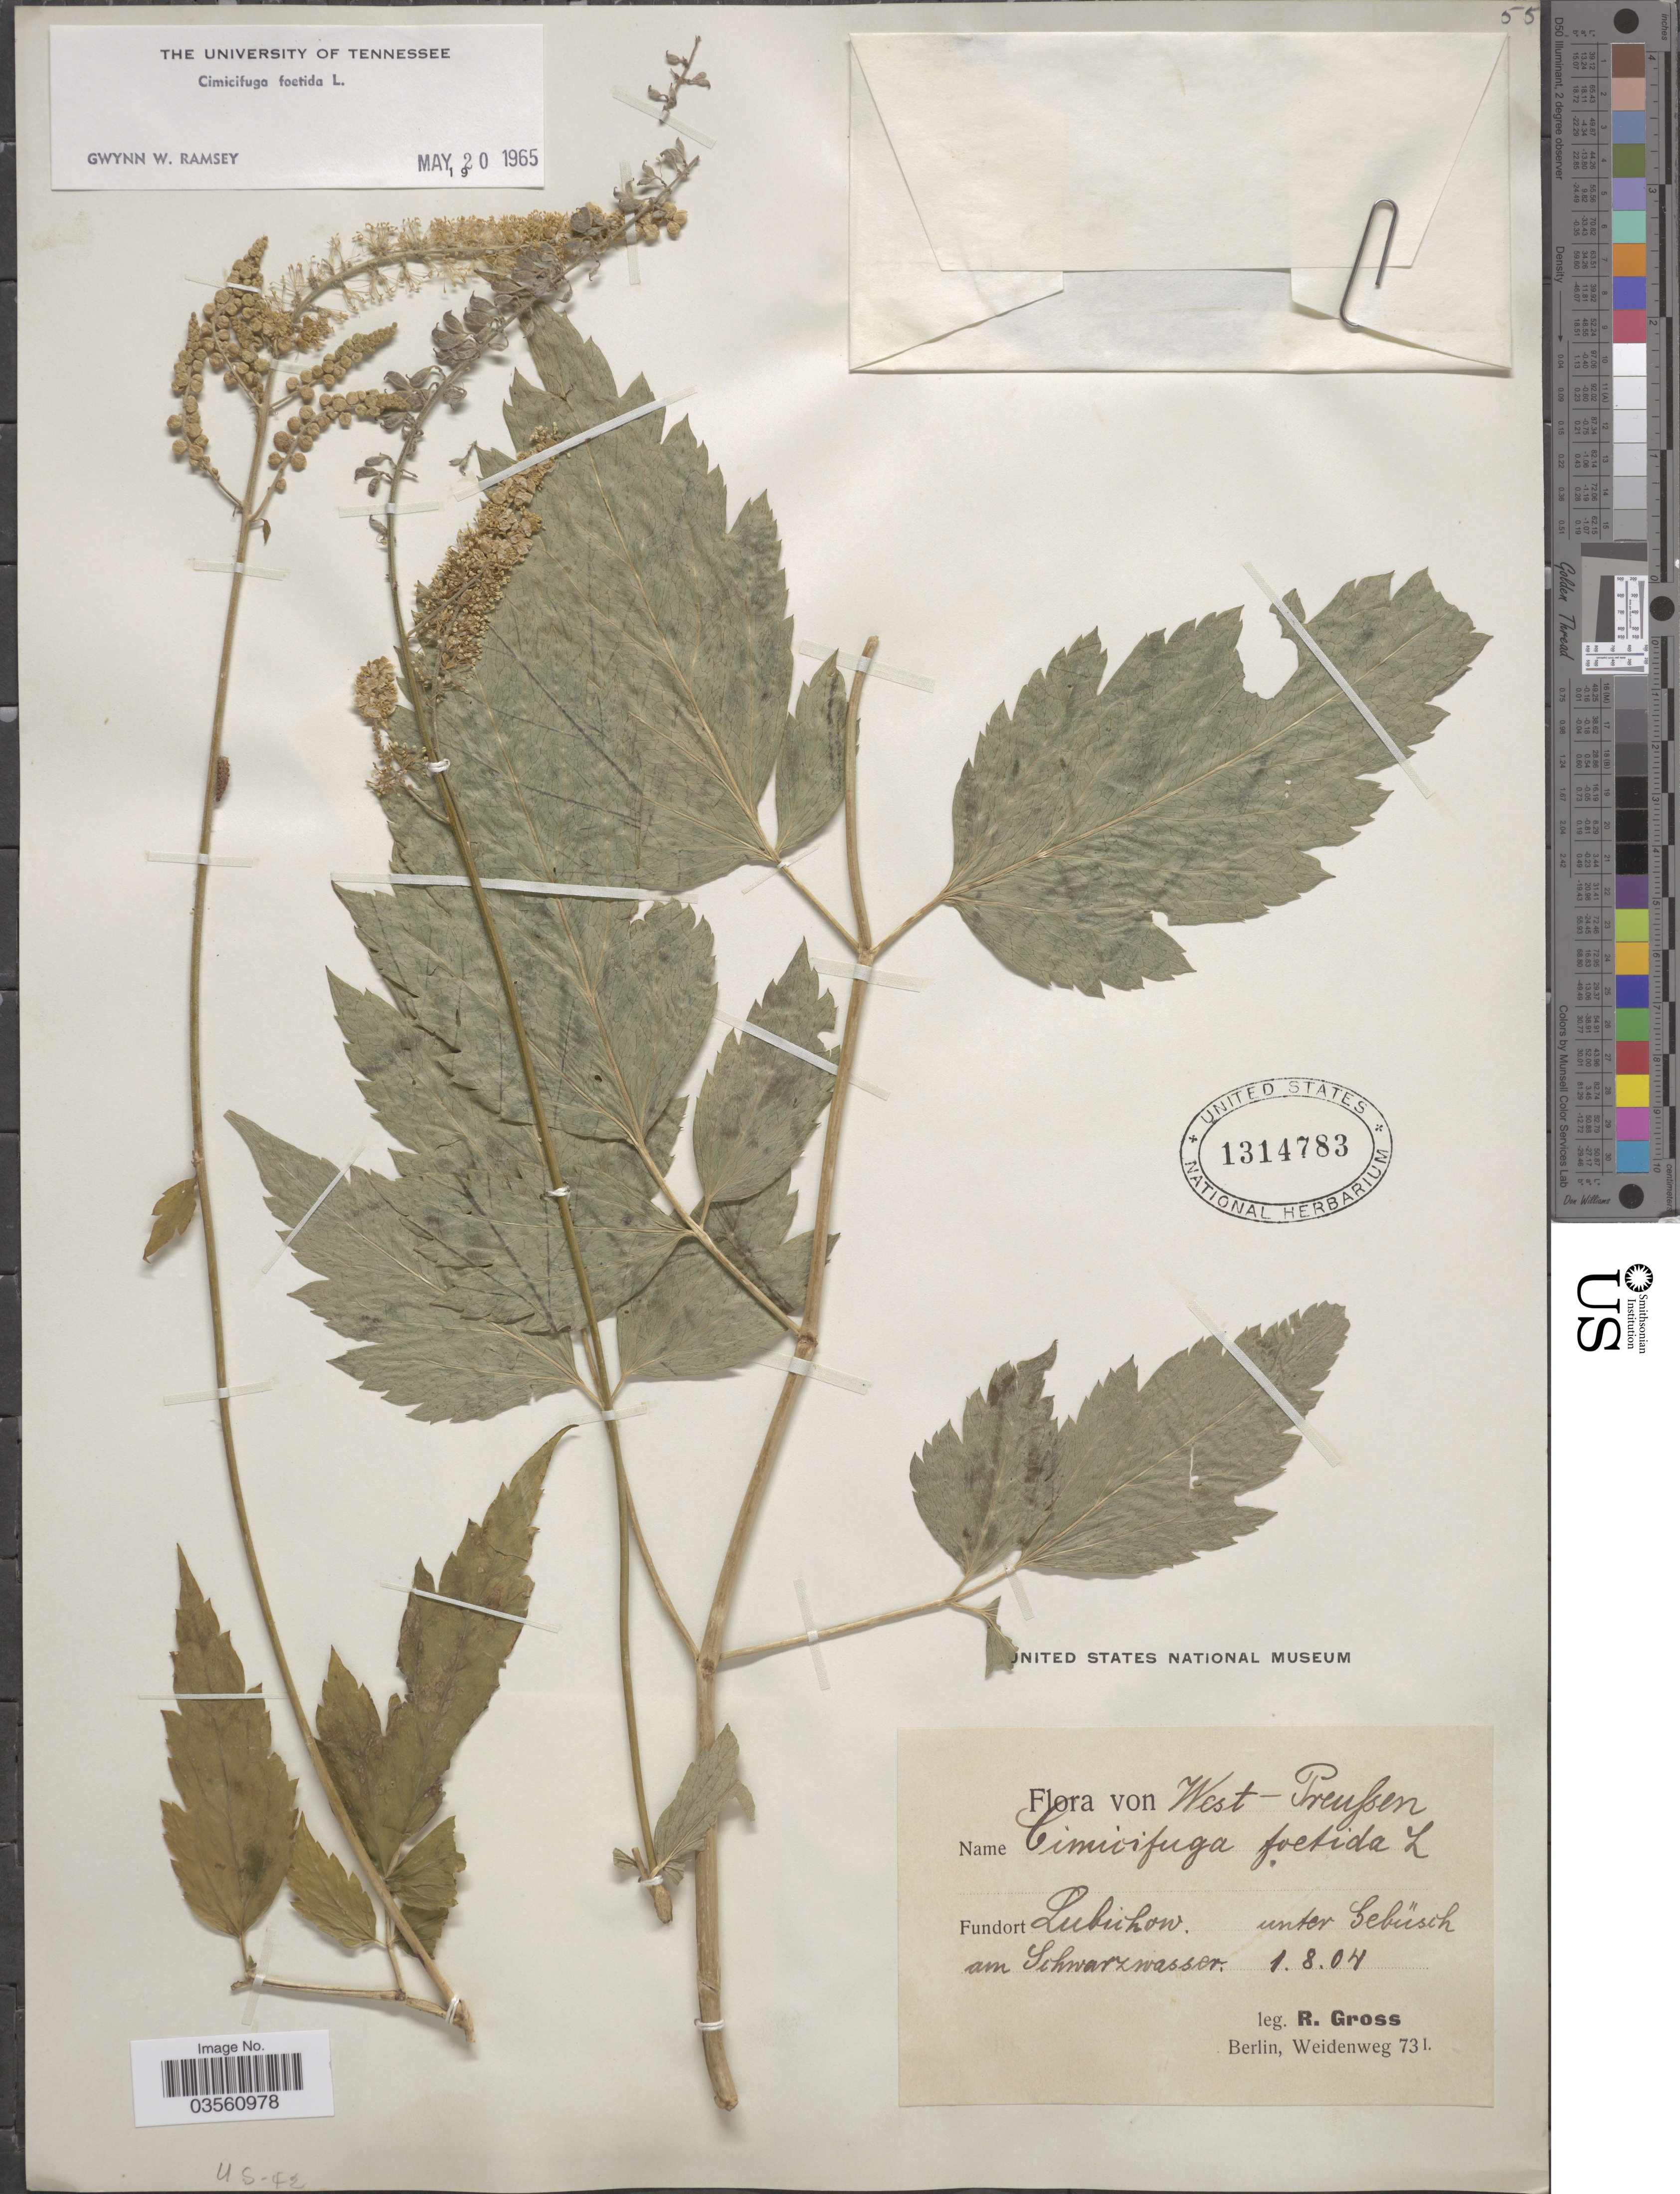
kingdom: Plantae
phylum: Tracheophyta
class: Magnoliopsida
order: Ranunculales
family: Ranunculaceae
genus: Actaea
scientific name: Actaea cimicifuga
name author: L.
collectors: R. Gross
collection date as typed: Transcribed d/m/y: 1/8/4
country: Poland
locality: Lubichow unter Gebüsch am Schwarzwasser.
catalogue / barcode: US 1314783